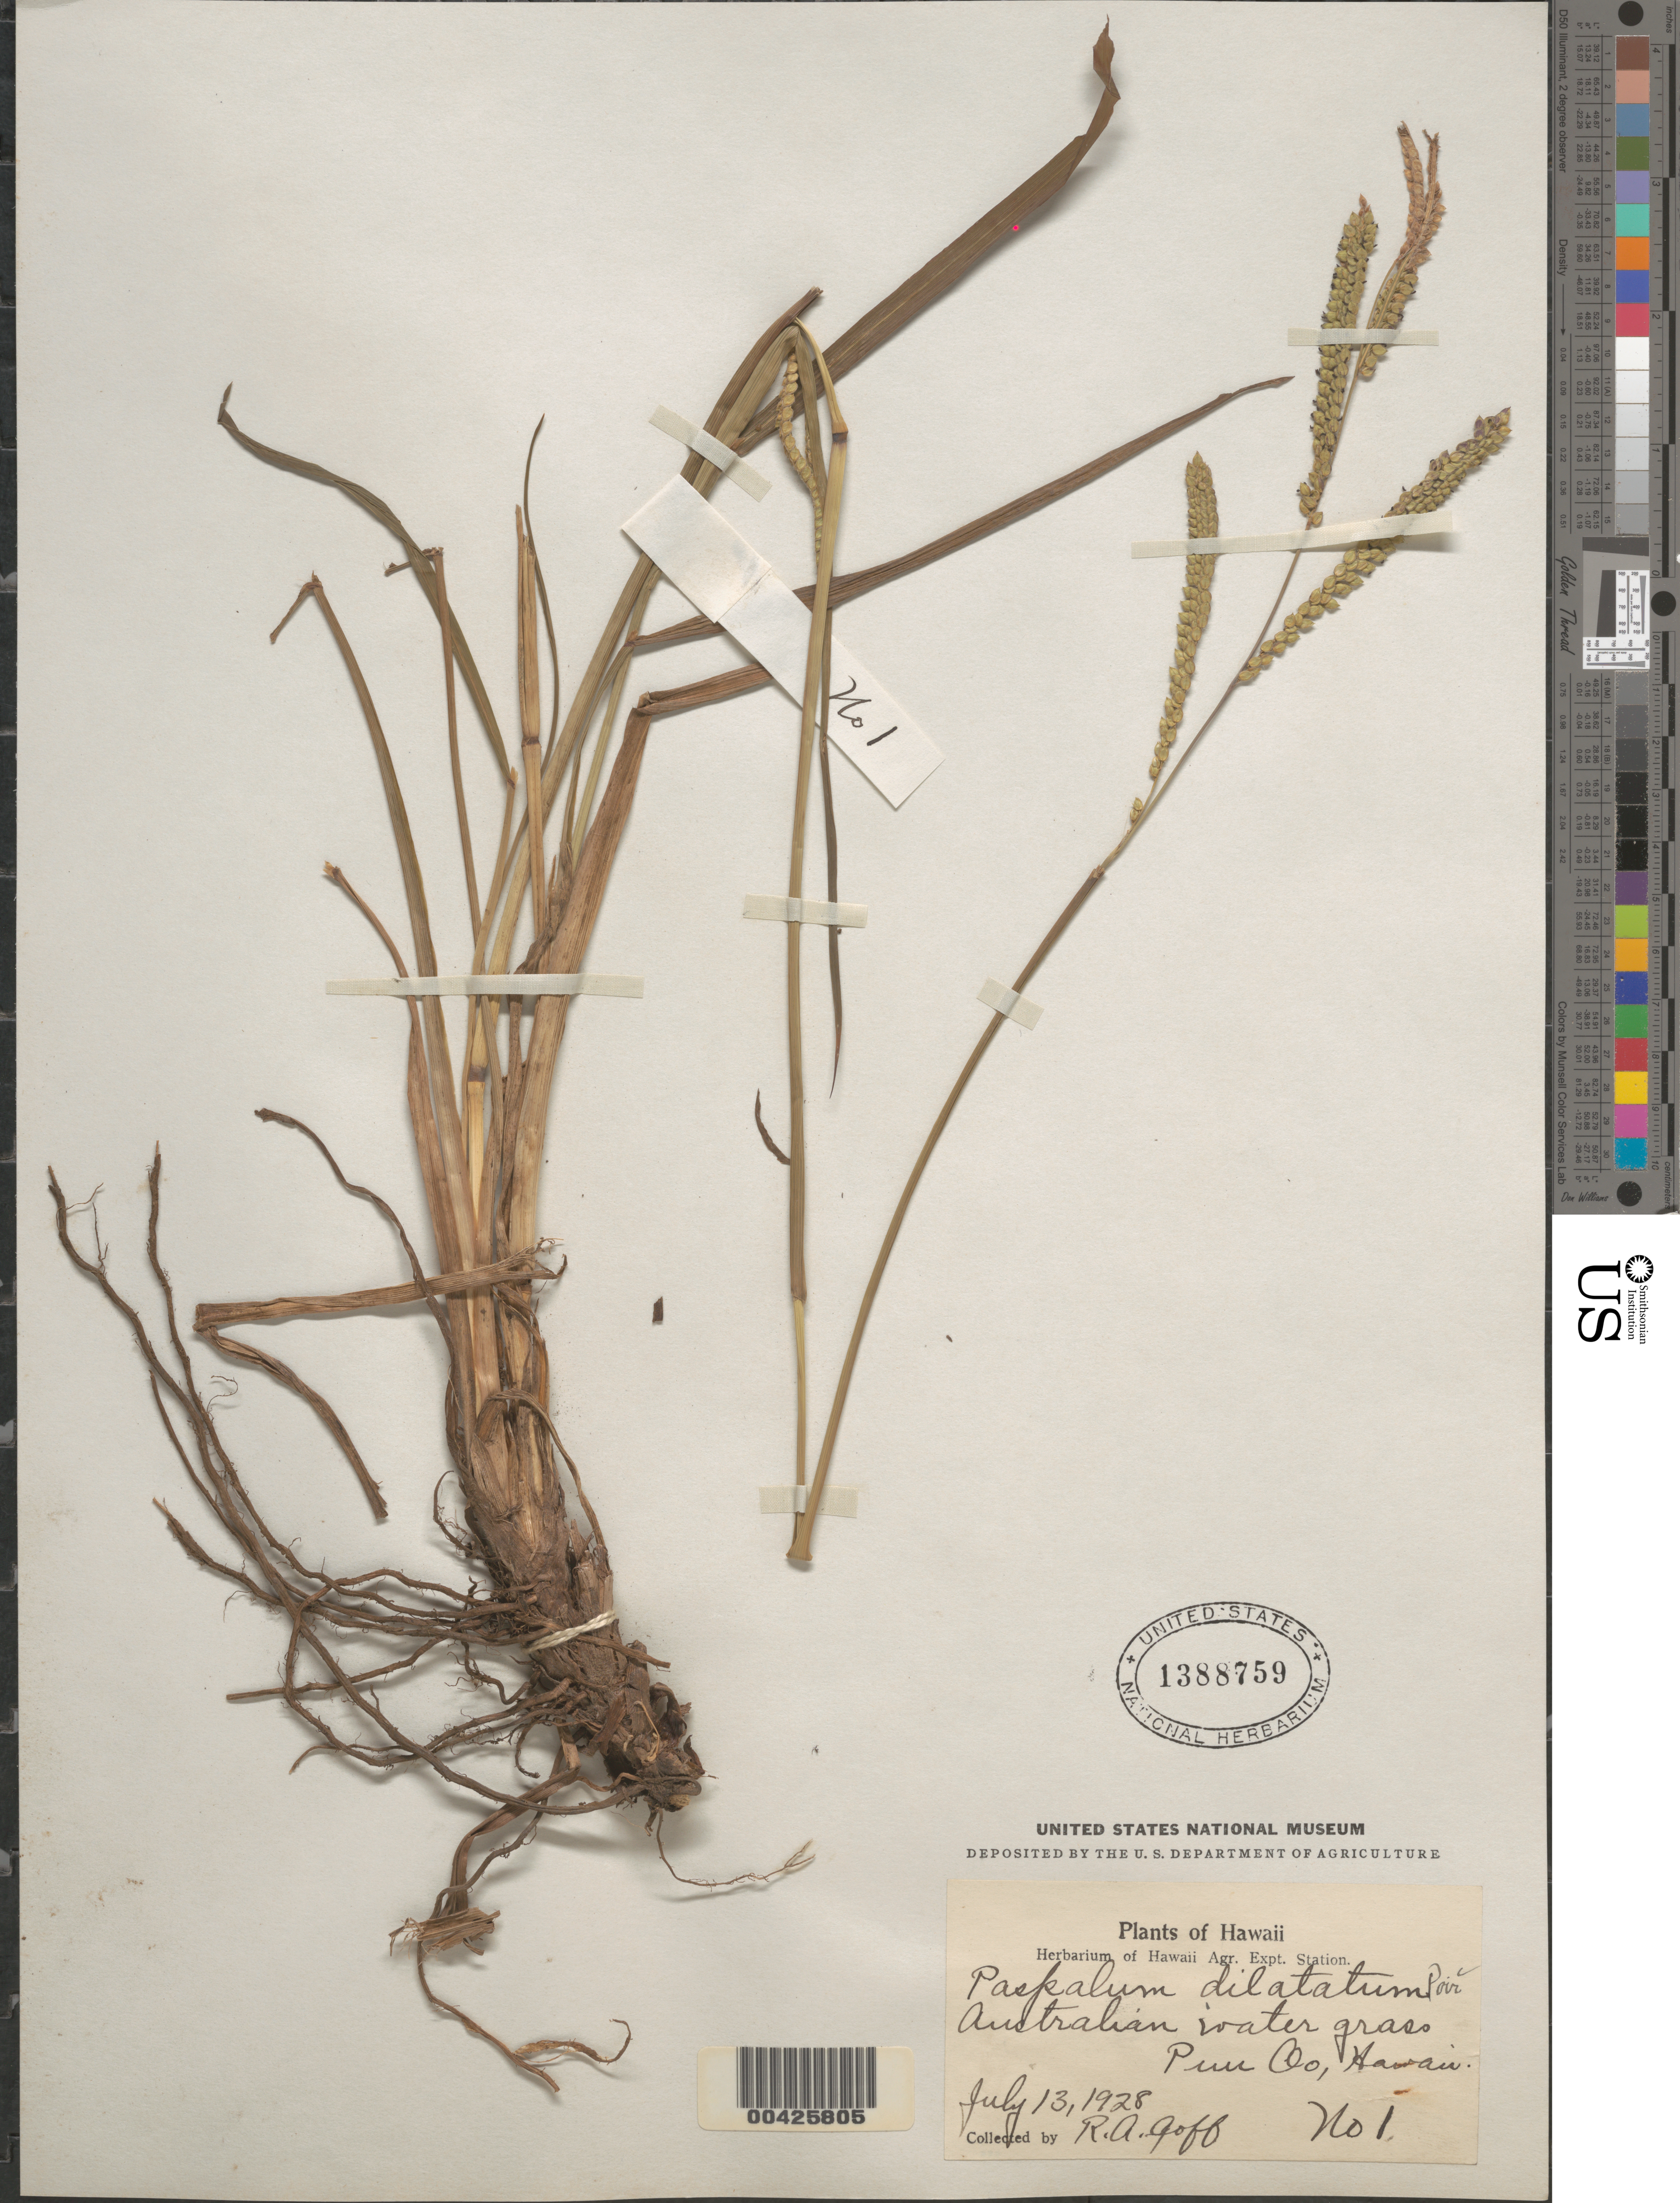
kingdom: Plantae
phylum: Tracheophyta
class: Liliopsida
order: Poales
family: Poaceae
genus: Paspalum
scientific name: Paspalum dilatatum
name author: Poir. in Lam.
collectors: R. Goff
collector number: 1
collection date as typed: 13 Jul 1928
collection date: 1928-07-13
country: United States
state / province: Hawaii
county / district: Hawaii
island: Hawaii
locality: Puu Oo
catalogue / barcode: US 1388759